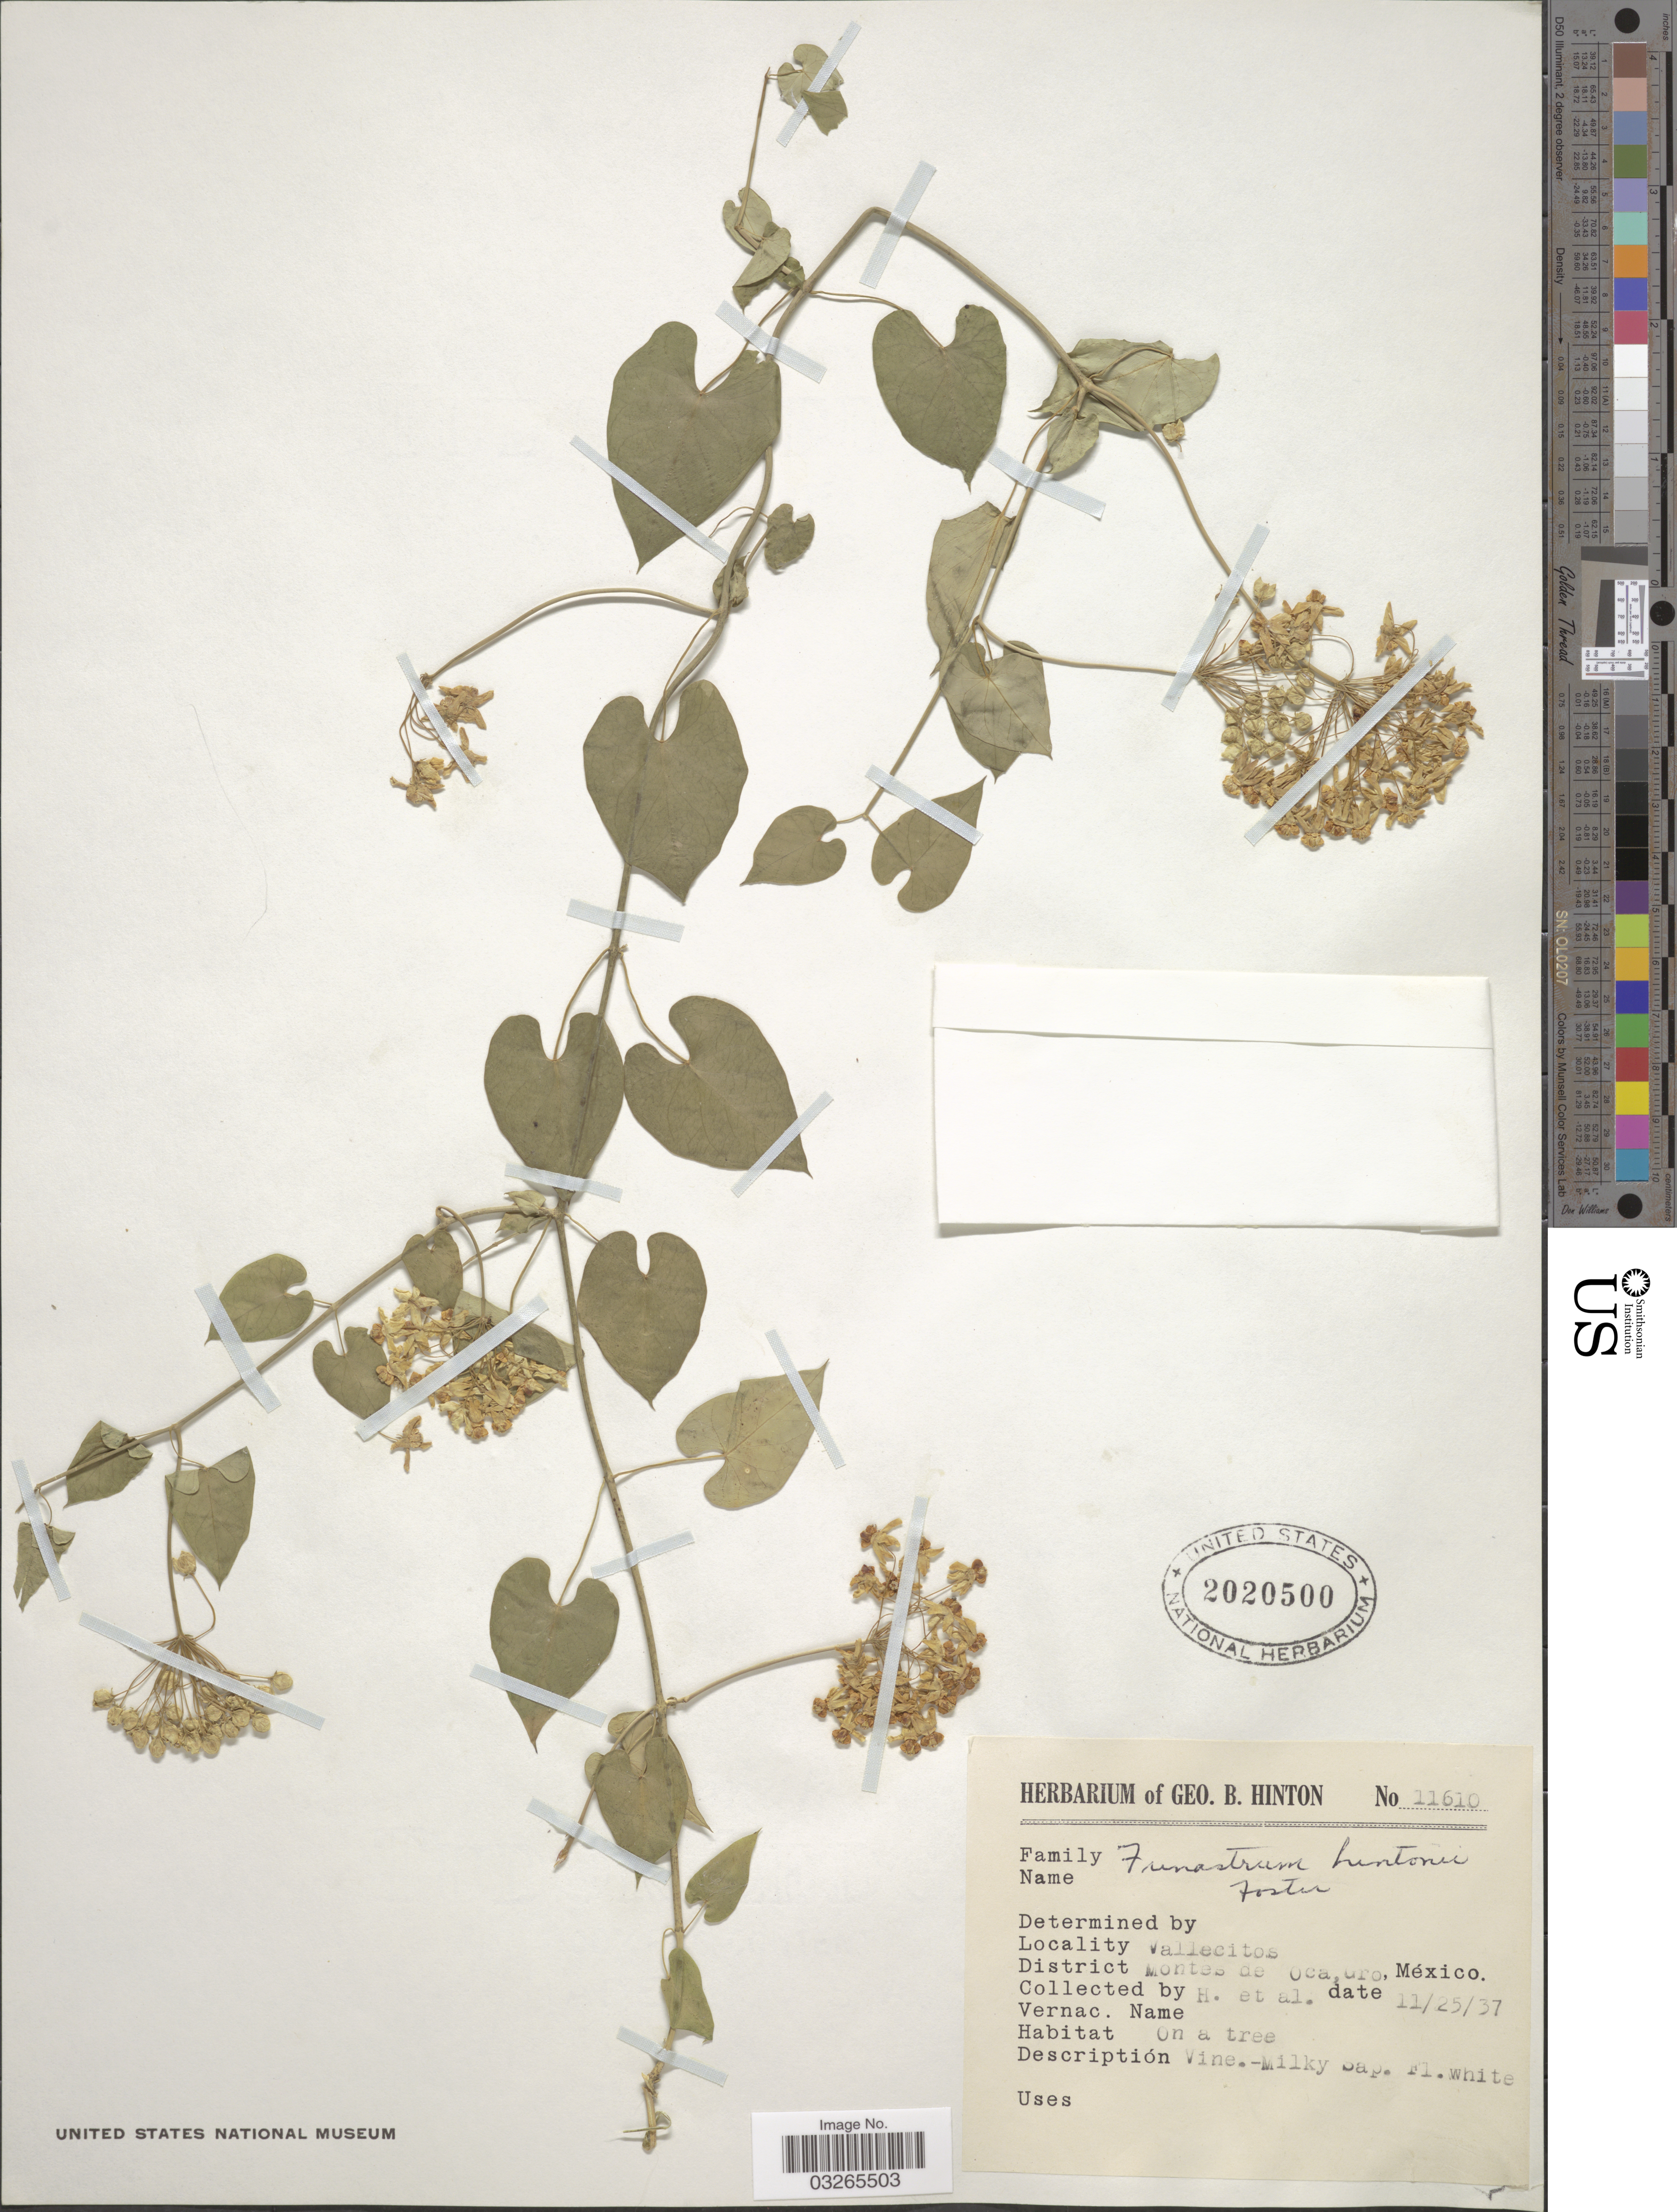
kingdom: Plantae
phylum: Tracheophyta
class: Magnoliopsida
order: Gentianales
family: Apocynaceae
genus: Funastrum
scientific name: Funastrum bilobum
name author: (Hook. & Arn.) Standl.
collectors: G. B. Hinton & et al.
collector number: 11610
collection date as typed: Transcribed d/m/y: 25/11/37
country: Mexico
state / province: Guerrero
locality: Vallecitos, District Montes de Oca, Gro., México.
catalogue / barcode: US 2020500